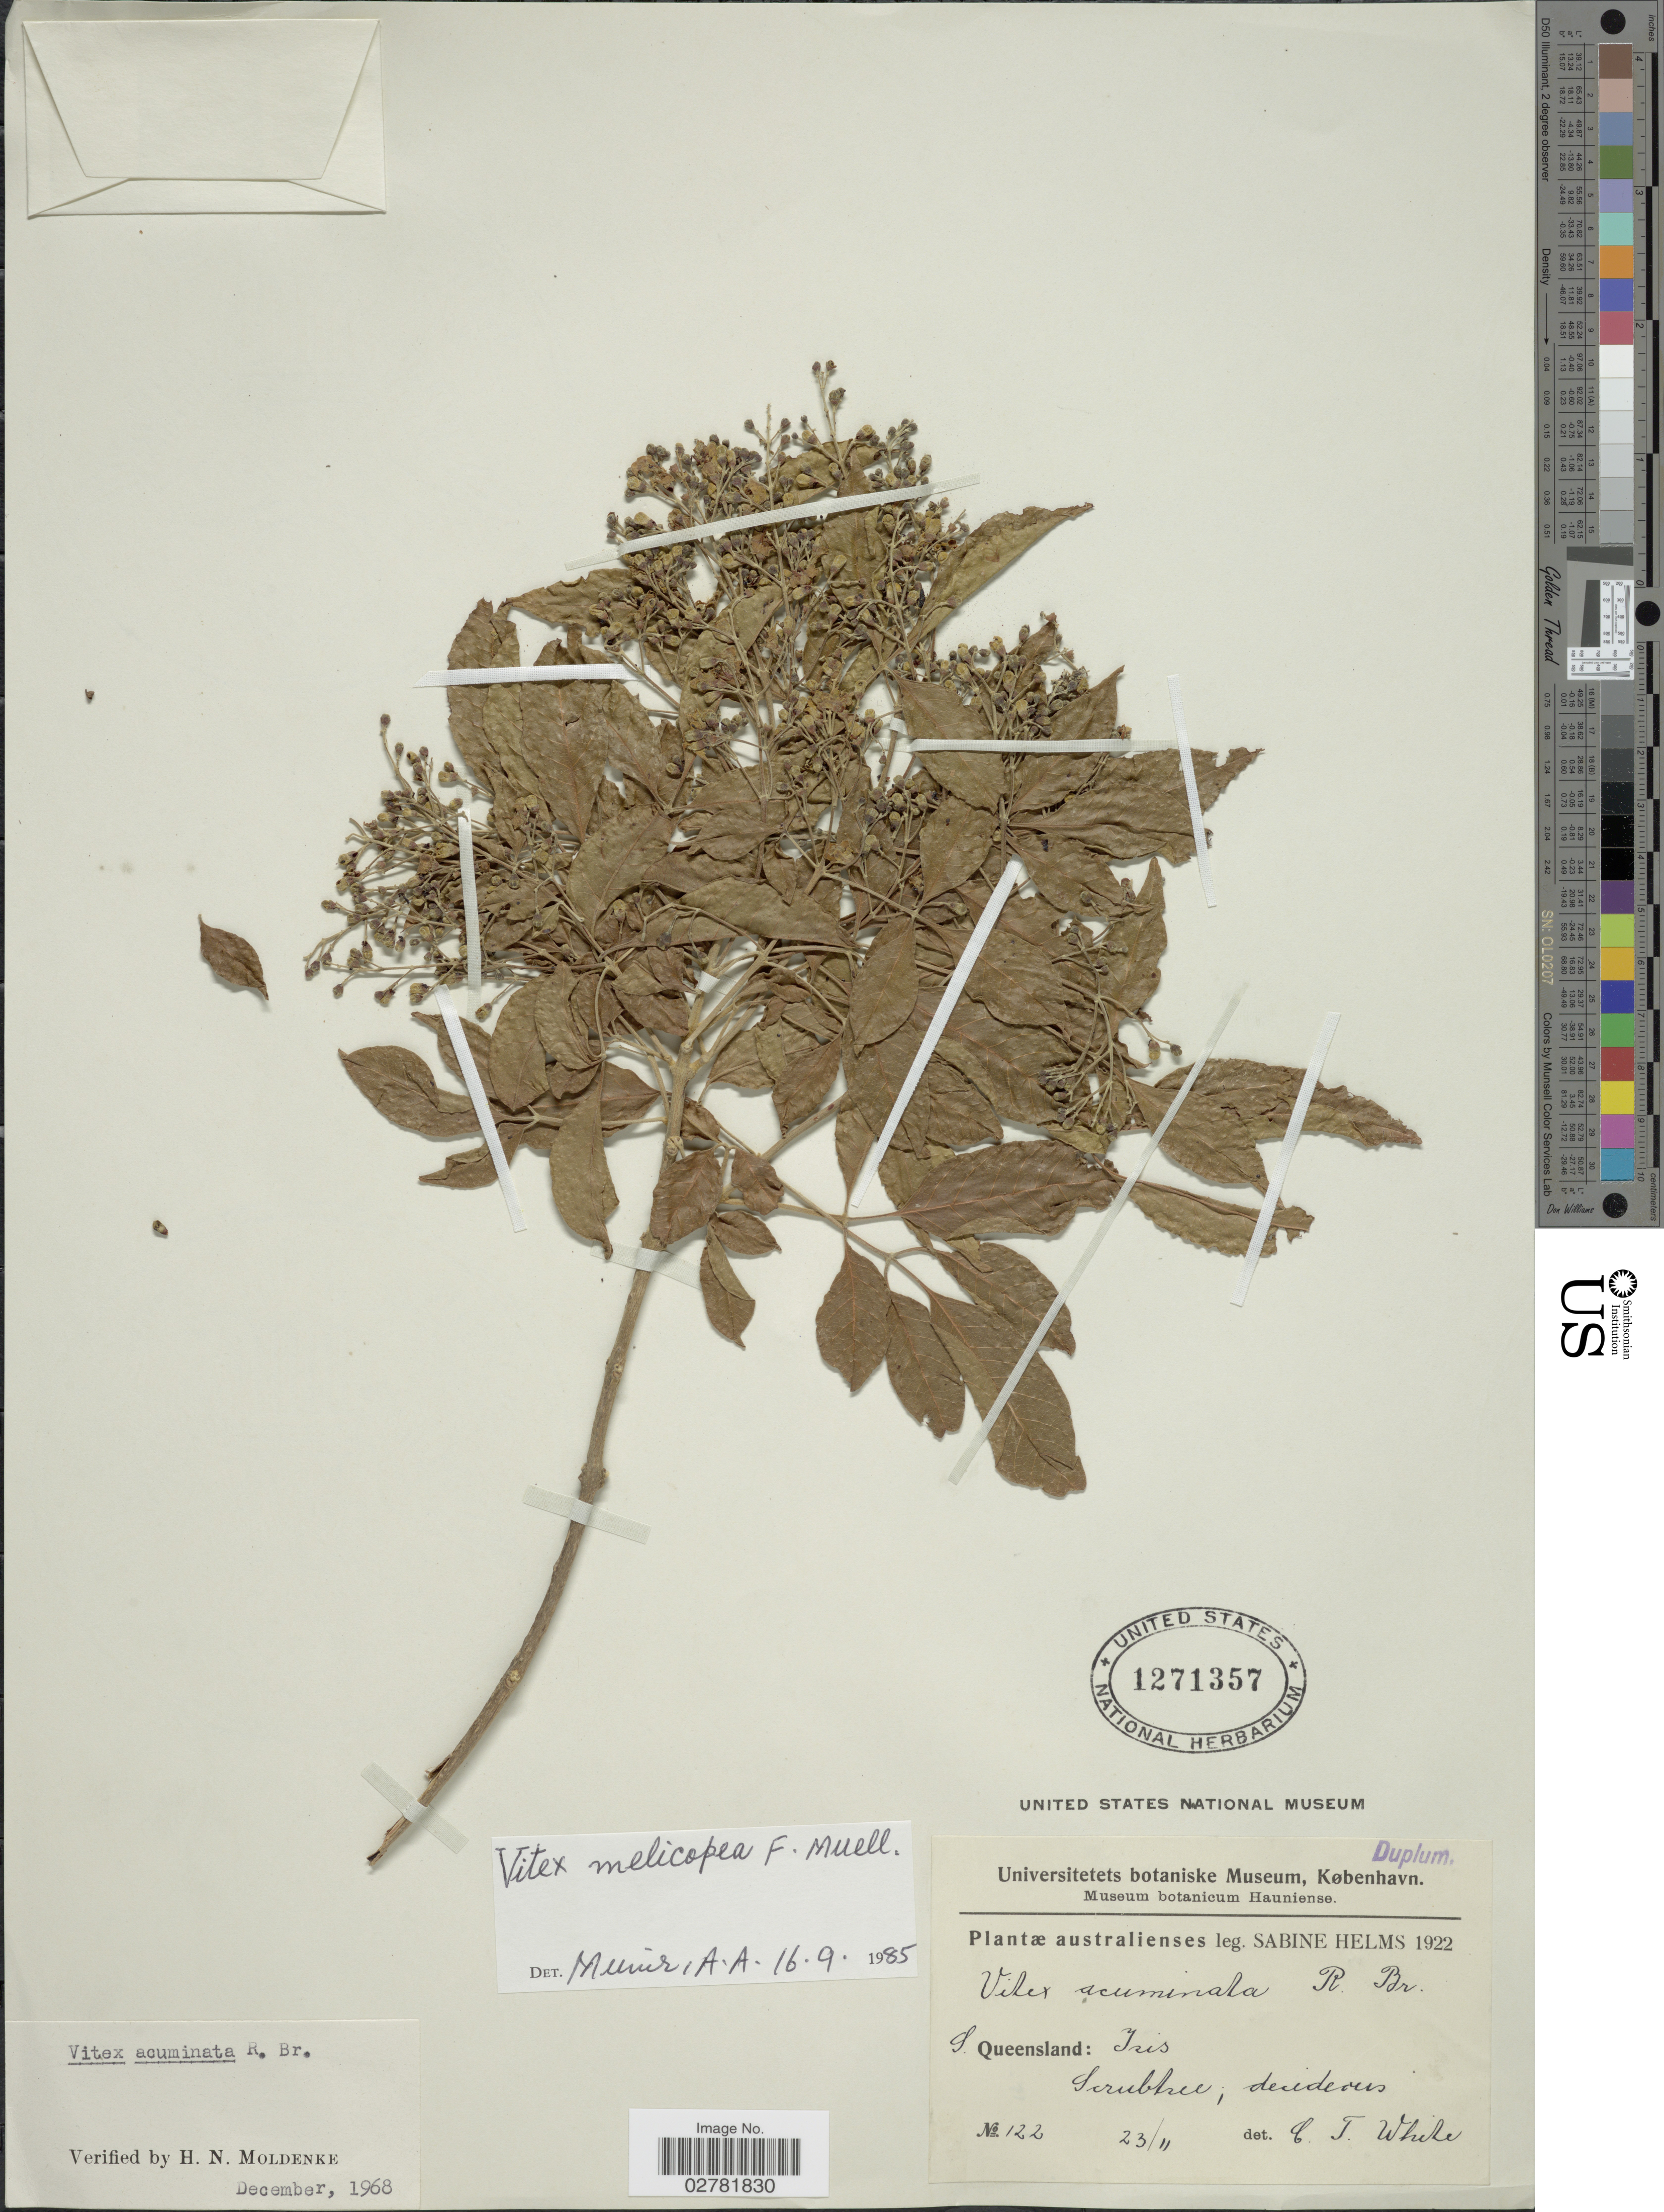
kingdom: Plantae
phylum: Tracheophyta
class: Magnoliopsida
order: Lamiales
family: Lamiaceae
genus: Vitex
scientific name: Vitex melicopea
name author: F. Muell.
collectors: S. Helms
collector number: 122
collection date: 1922-11-23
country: Australia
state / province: Queensland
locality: S. Queensland: Iris.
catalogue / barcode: US 1271357